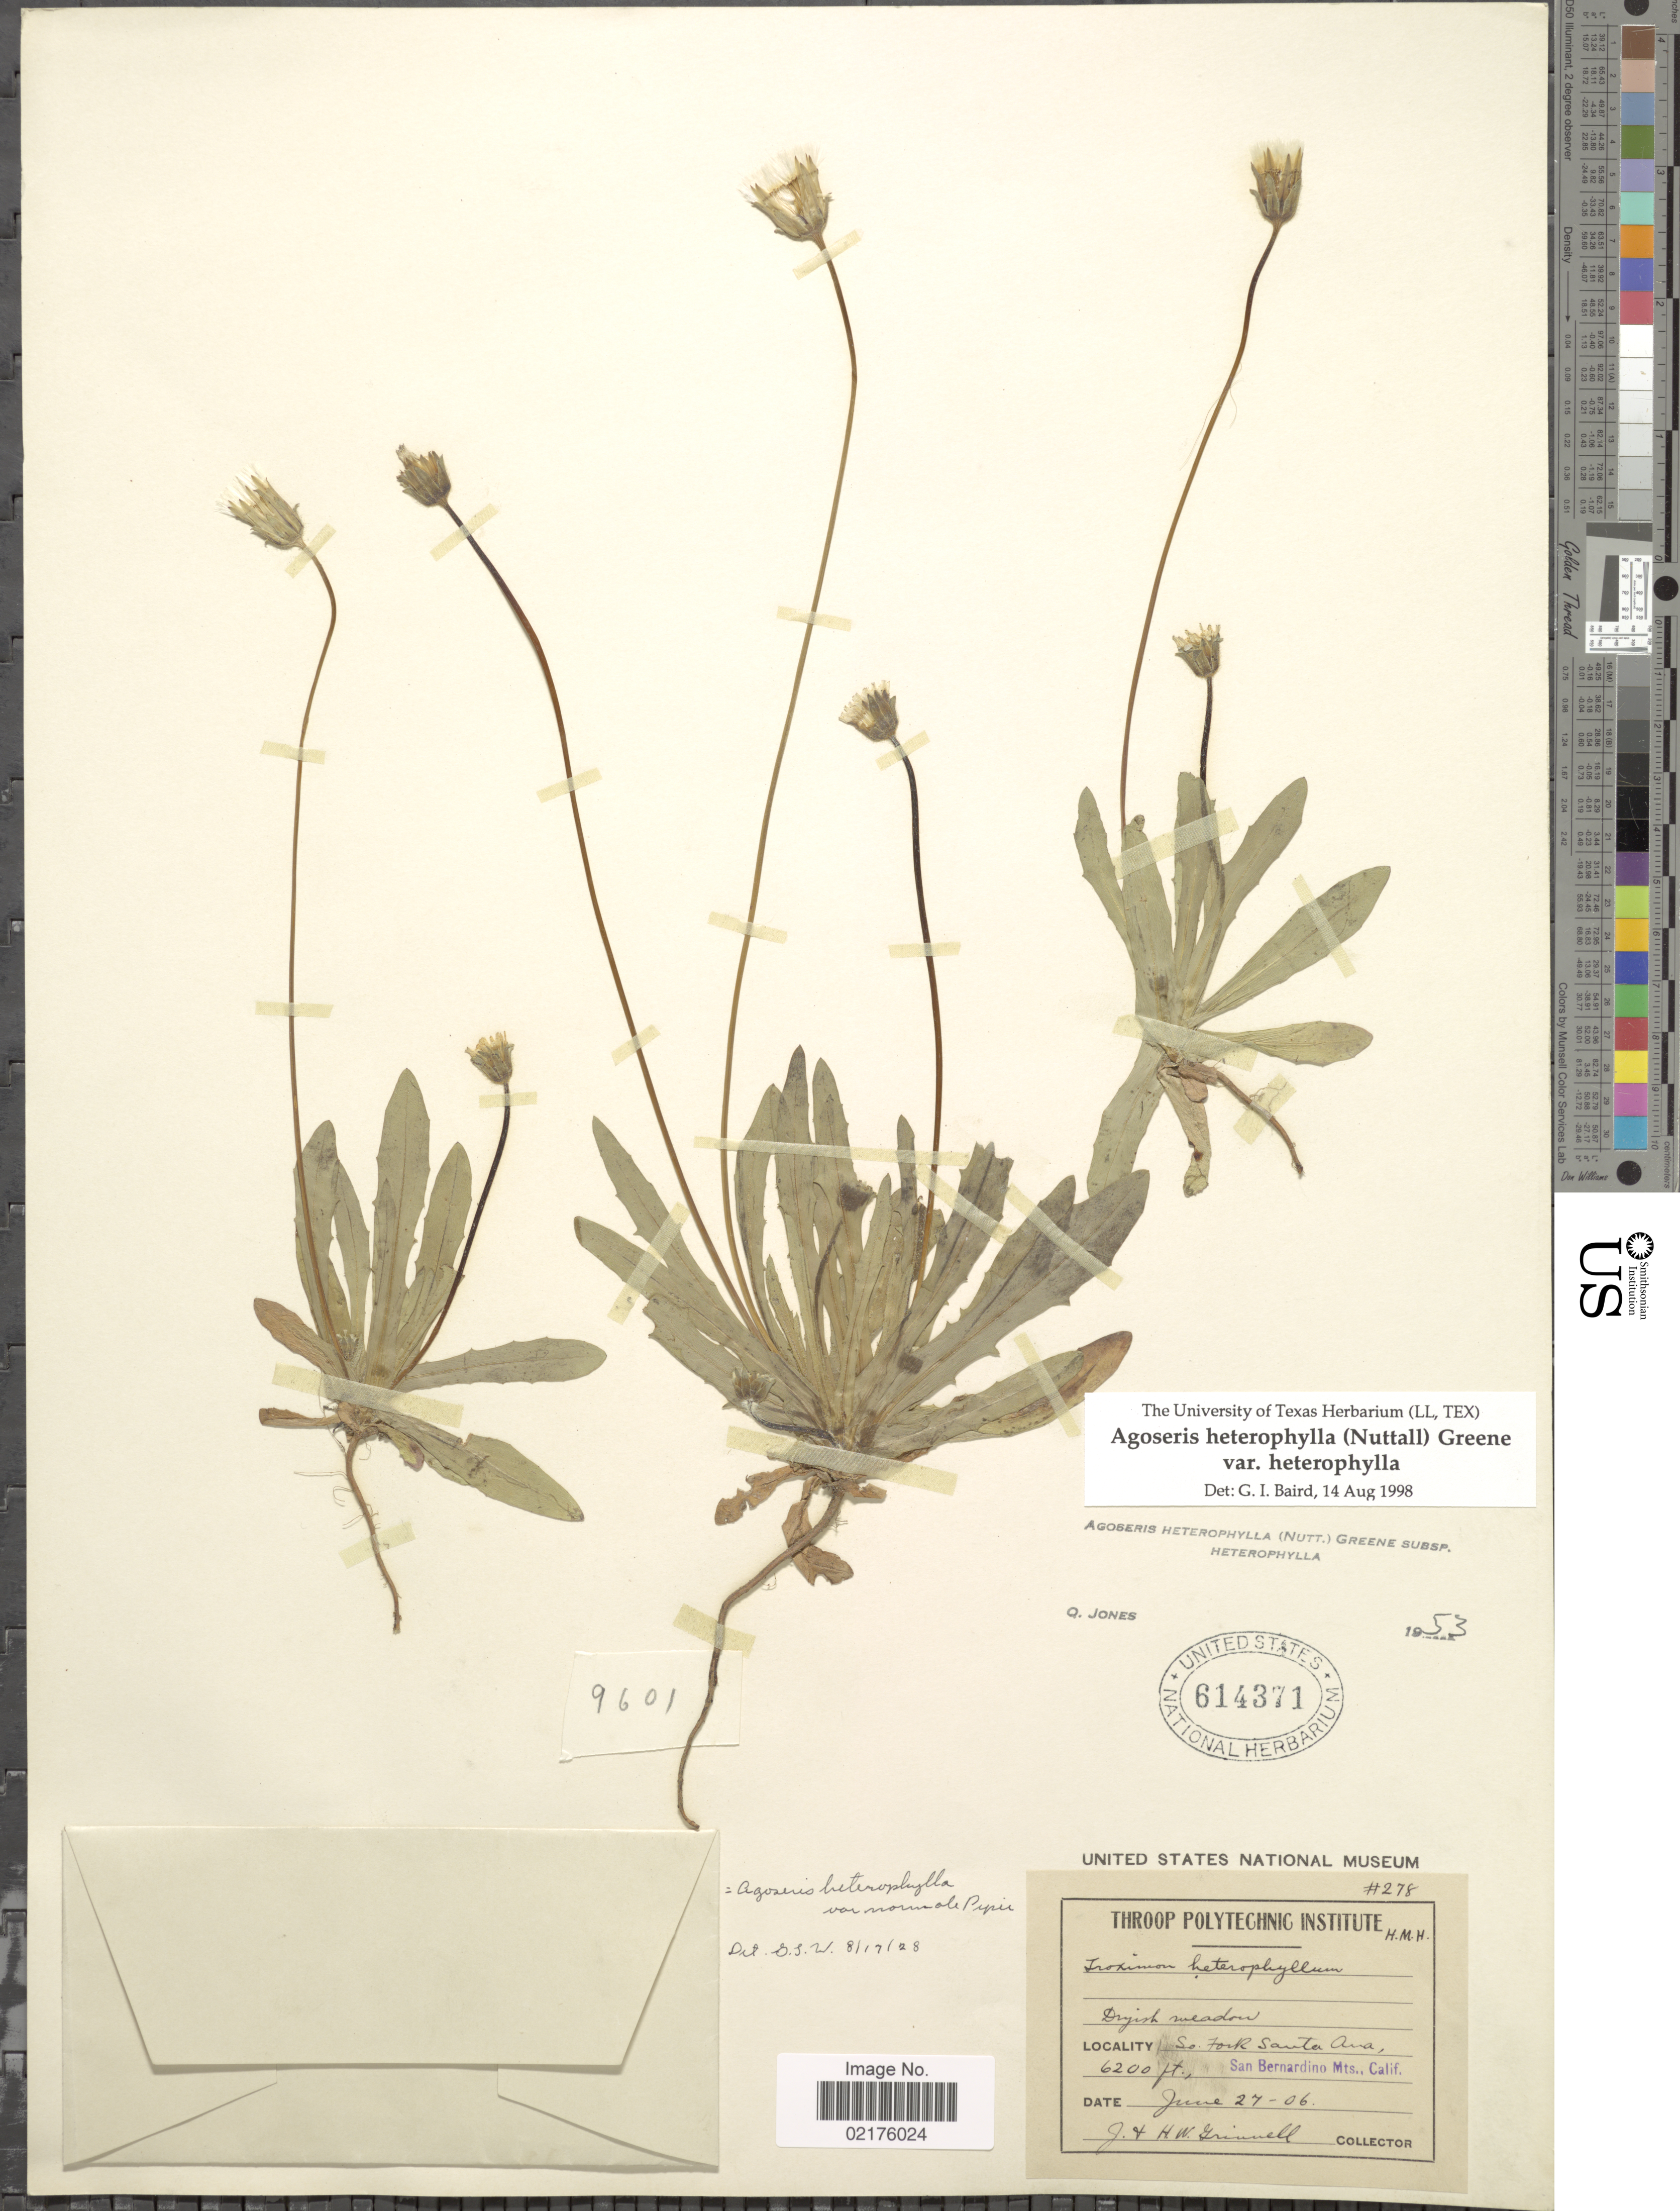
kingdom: Plantae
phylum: Tracheophyta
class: Magnoliopsida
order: Asterales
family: Asteraceae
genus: Agoseris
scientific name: Agoseris heterophylla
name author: (Nutt.) Greene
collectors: J. Grinnell & H. Grinnell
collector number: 278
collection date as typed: Transcribed d/m/y: 27/6/06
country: United States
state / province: California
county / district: San Bernardino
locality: So. Fork Santa Cruz, San Bernardino Mts., Calif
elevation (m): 1890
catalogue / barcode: US 614371